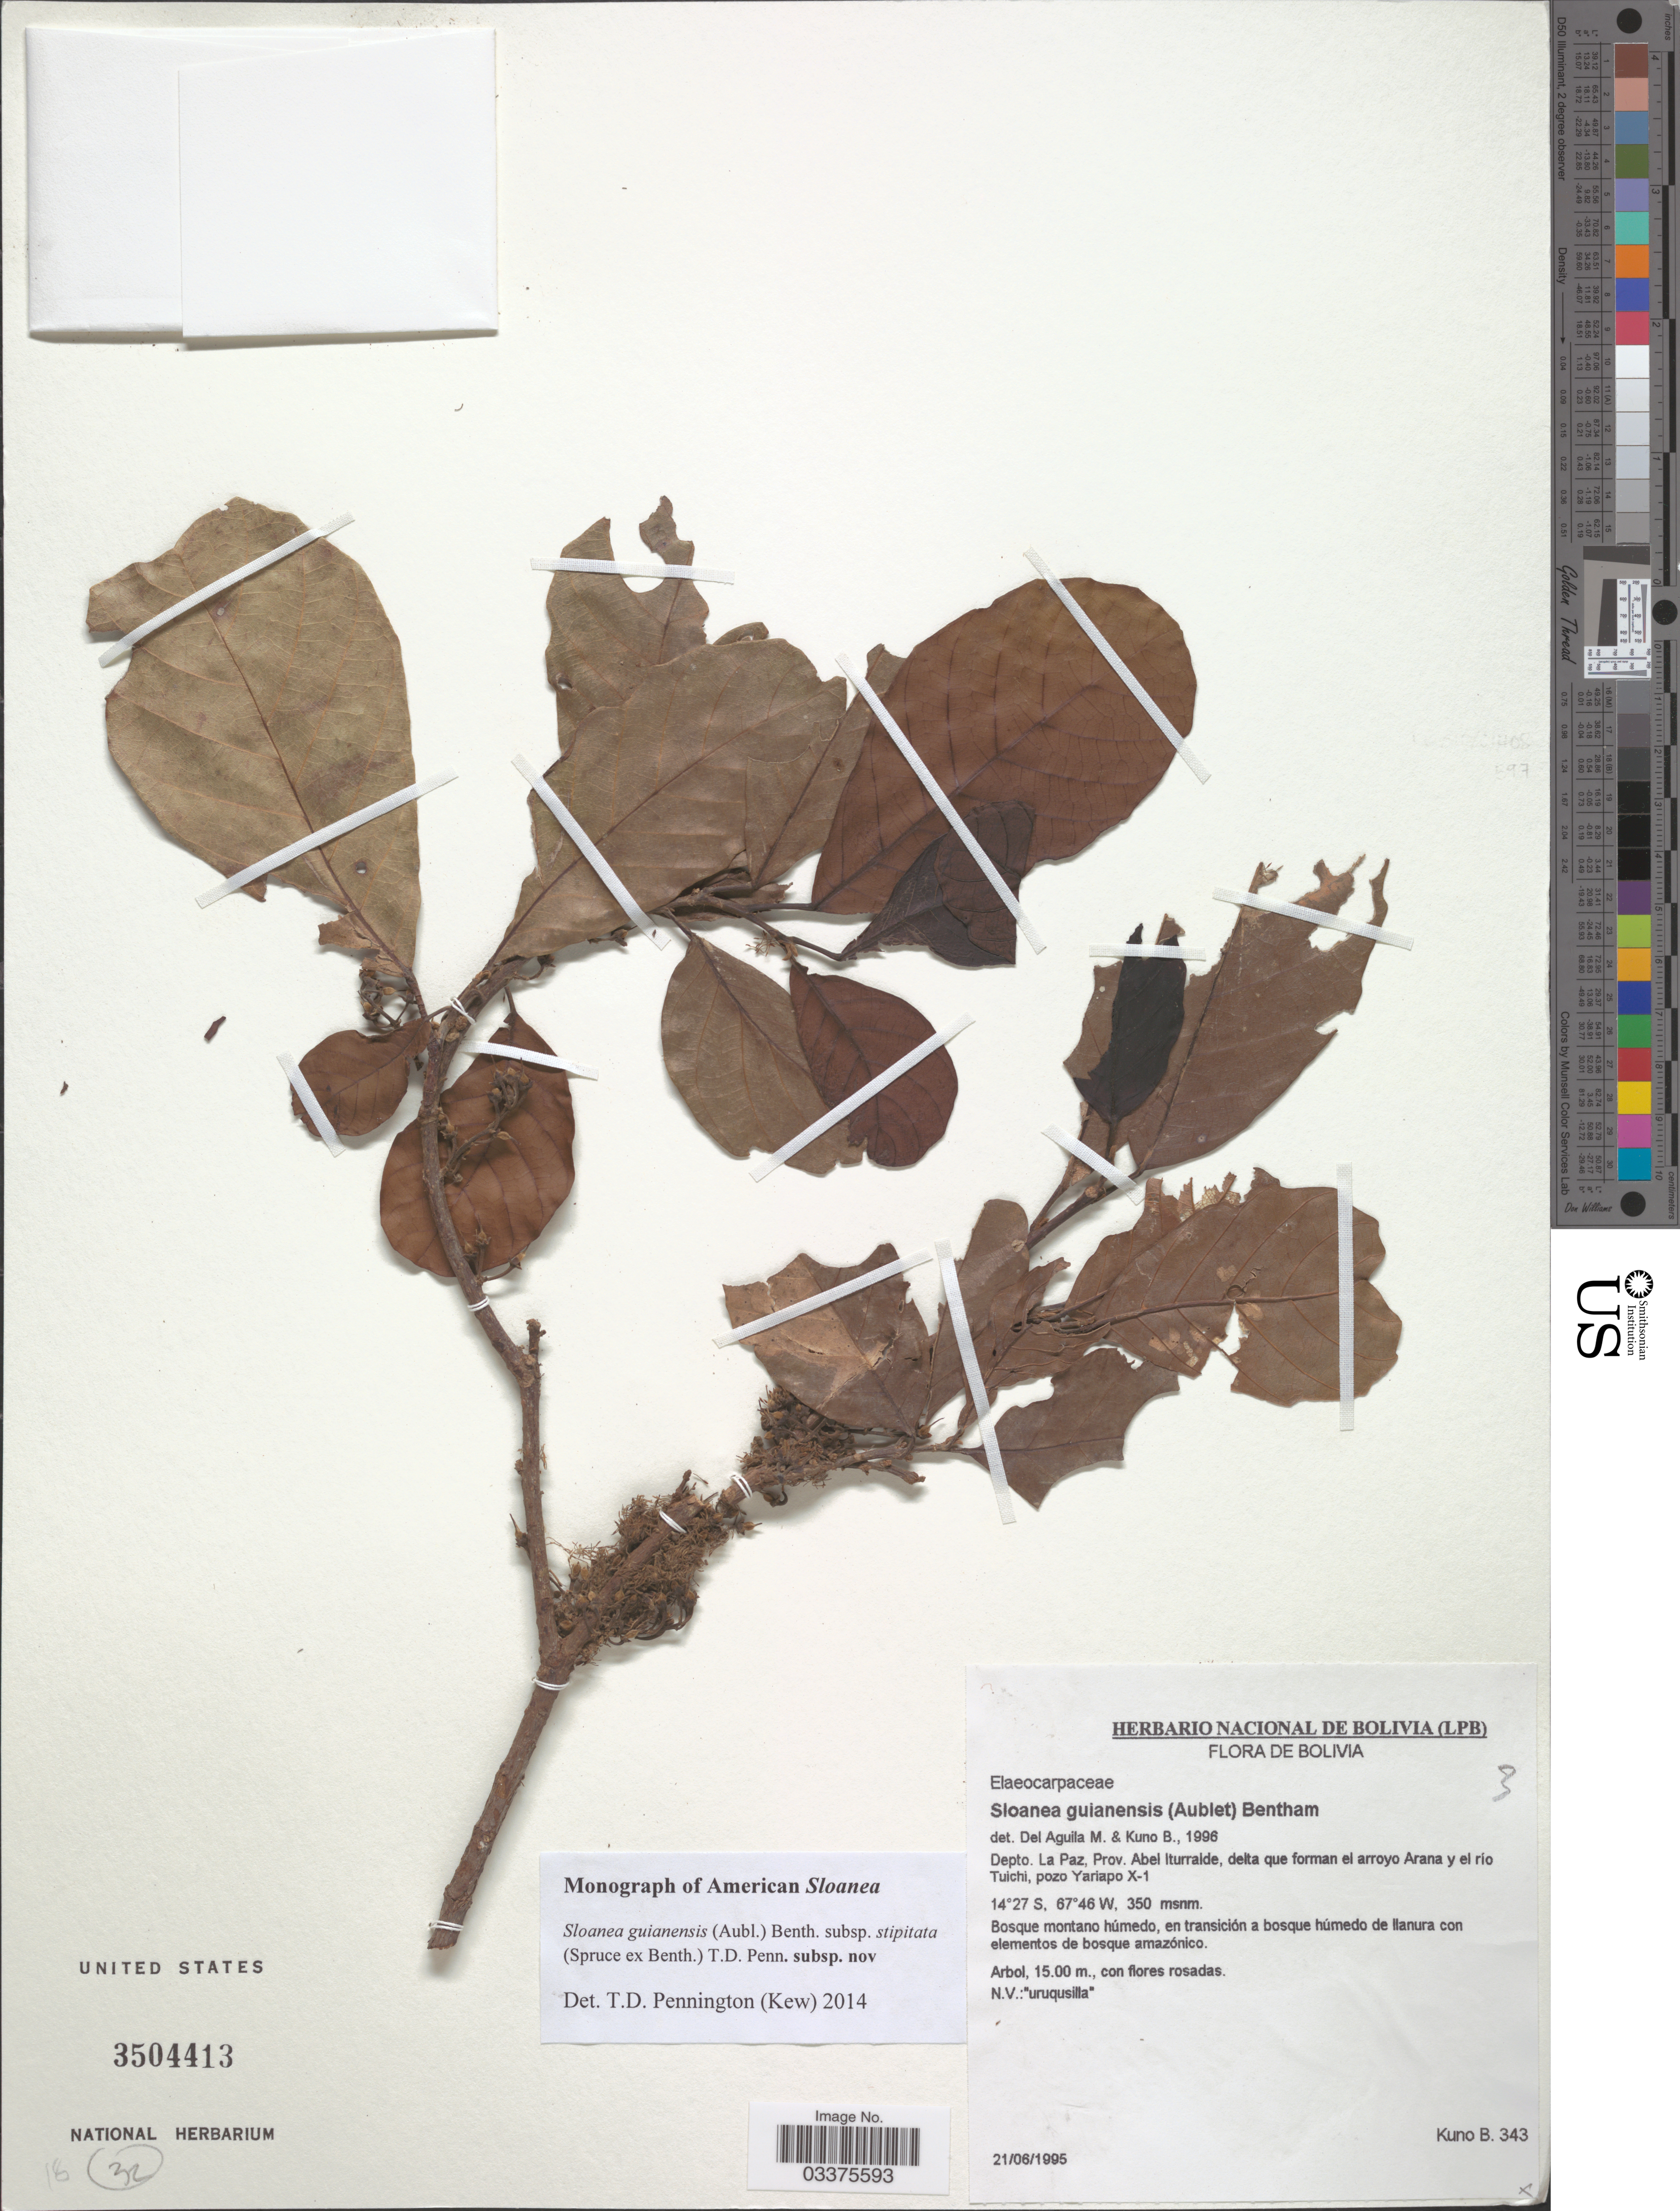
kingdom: Plantae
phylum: Tracheophyta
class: Magnoliopsida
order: Oxalidales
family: Elaeocarpaceae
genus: Sloanea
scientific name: Sloanea guianensis subsp. stipitata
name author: (Spruce ex Benth.) T.D. Penn.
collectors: B. Kuno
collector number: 343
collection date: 1995-06-21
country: Bolivia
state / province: La Paz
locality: Depto. La Paz, Prov. Abel Iturralde, delta que forman el arroyo Arana y el río Tuichi, pozo Yaruapo X-1.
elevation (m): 350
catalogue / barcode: US 3504413